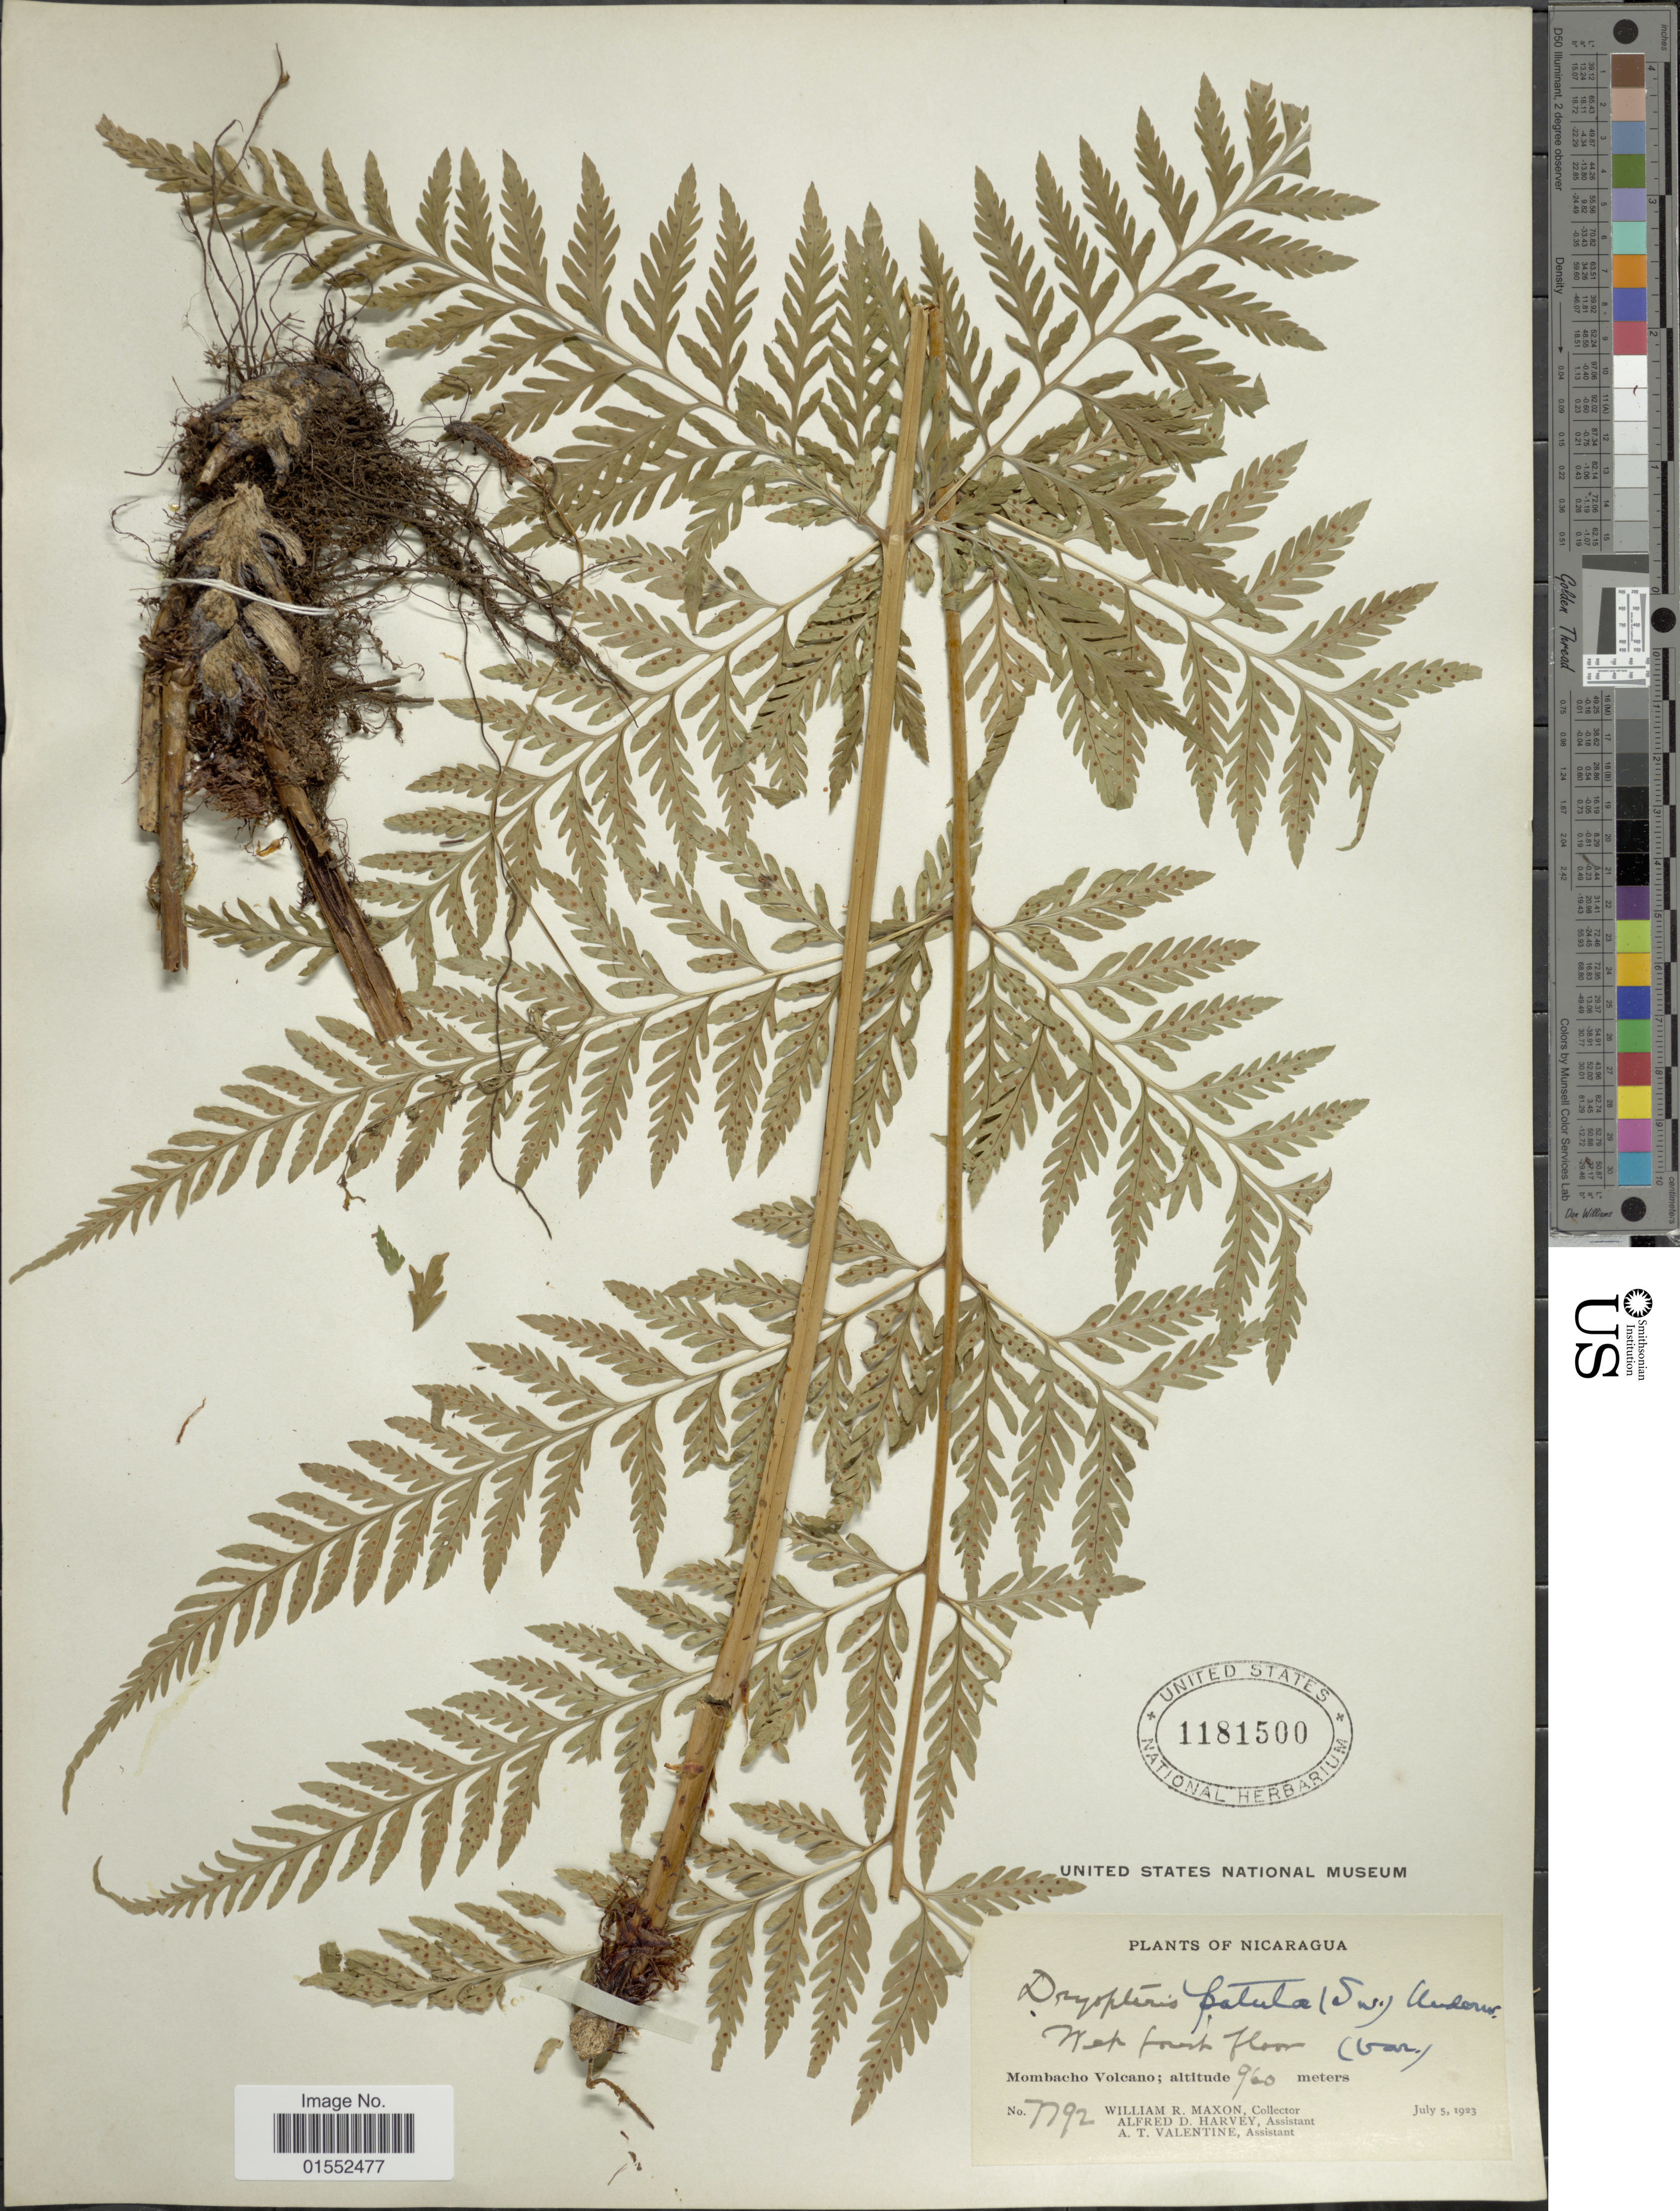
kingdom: Plantae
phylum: Tracheophyta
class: Polypodiopsida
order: Polypodiales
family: Dryopteridaceae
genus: Dryopteris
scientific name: Dryopteris patula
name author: (Sw.) Underw.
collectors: W. R. Maxon, A. D. Harvey & A. Valentine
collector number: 7792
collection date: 1923-07-05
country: Nicaragua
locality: Nicaragua. Mombacho Volcano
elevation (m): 960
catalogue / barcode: US 1181500